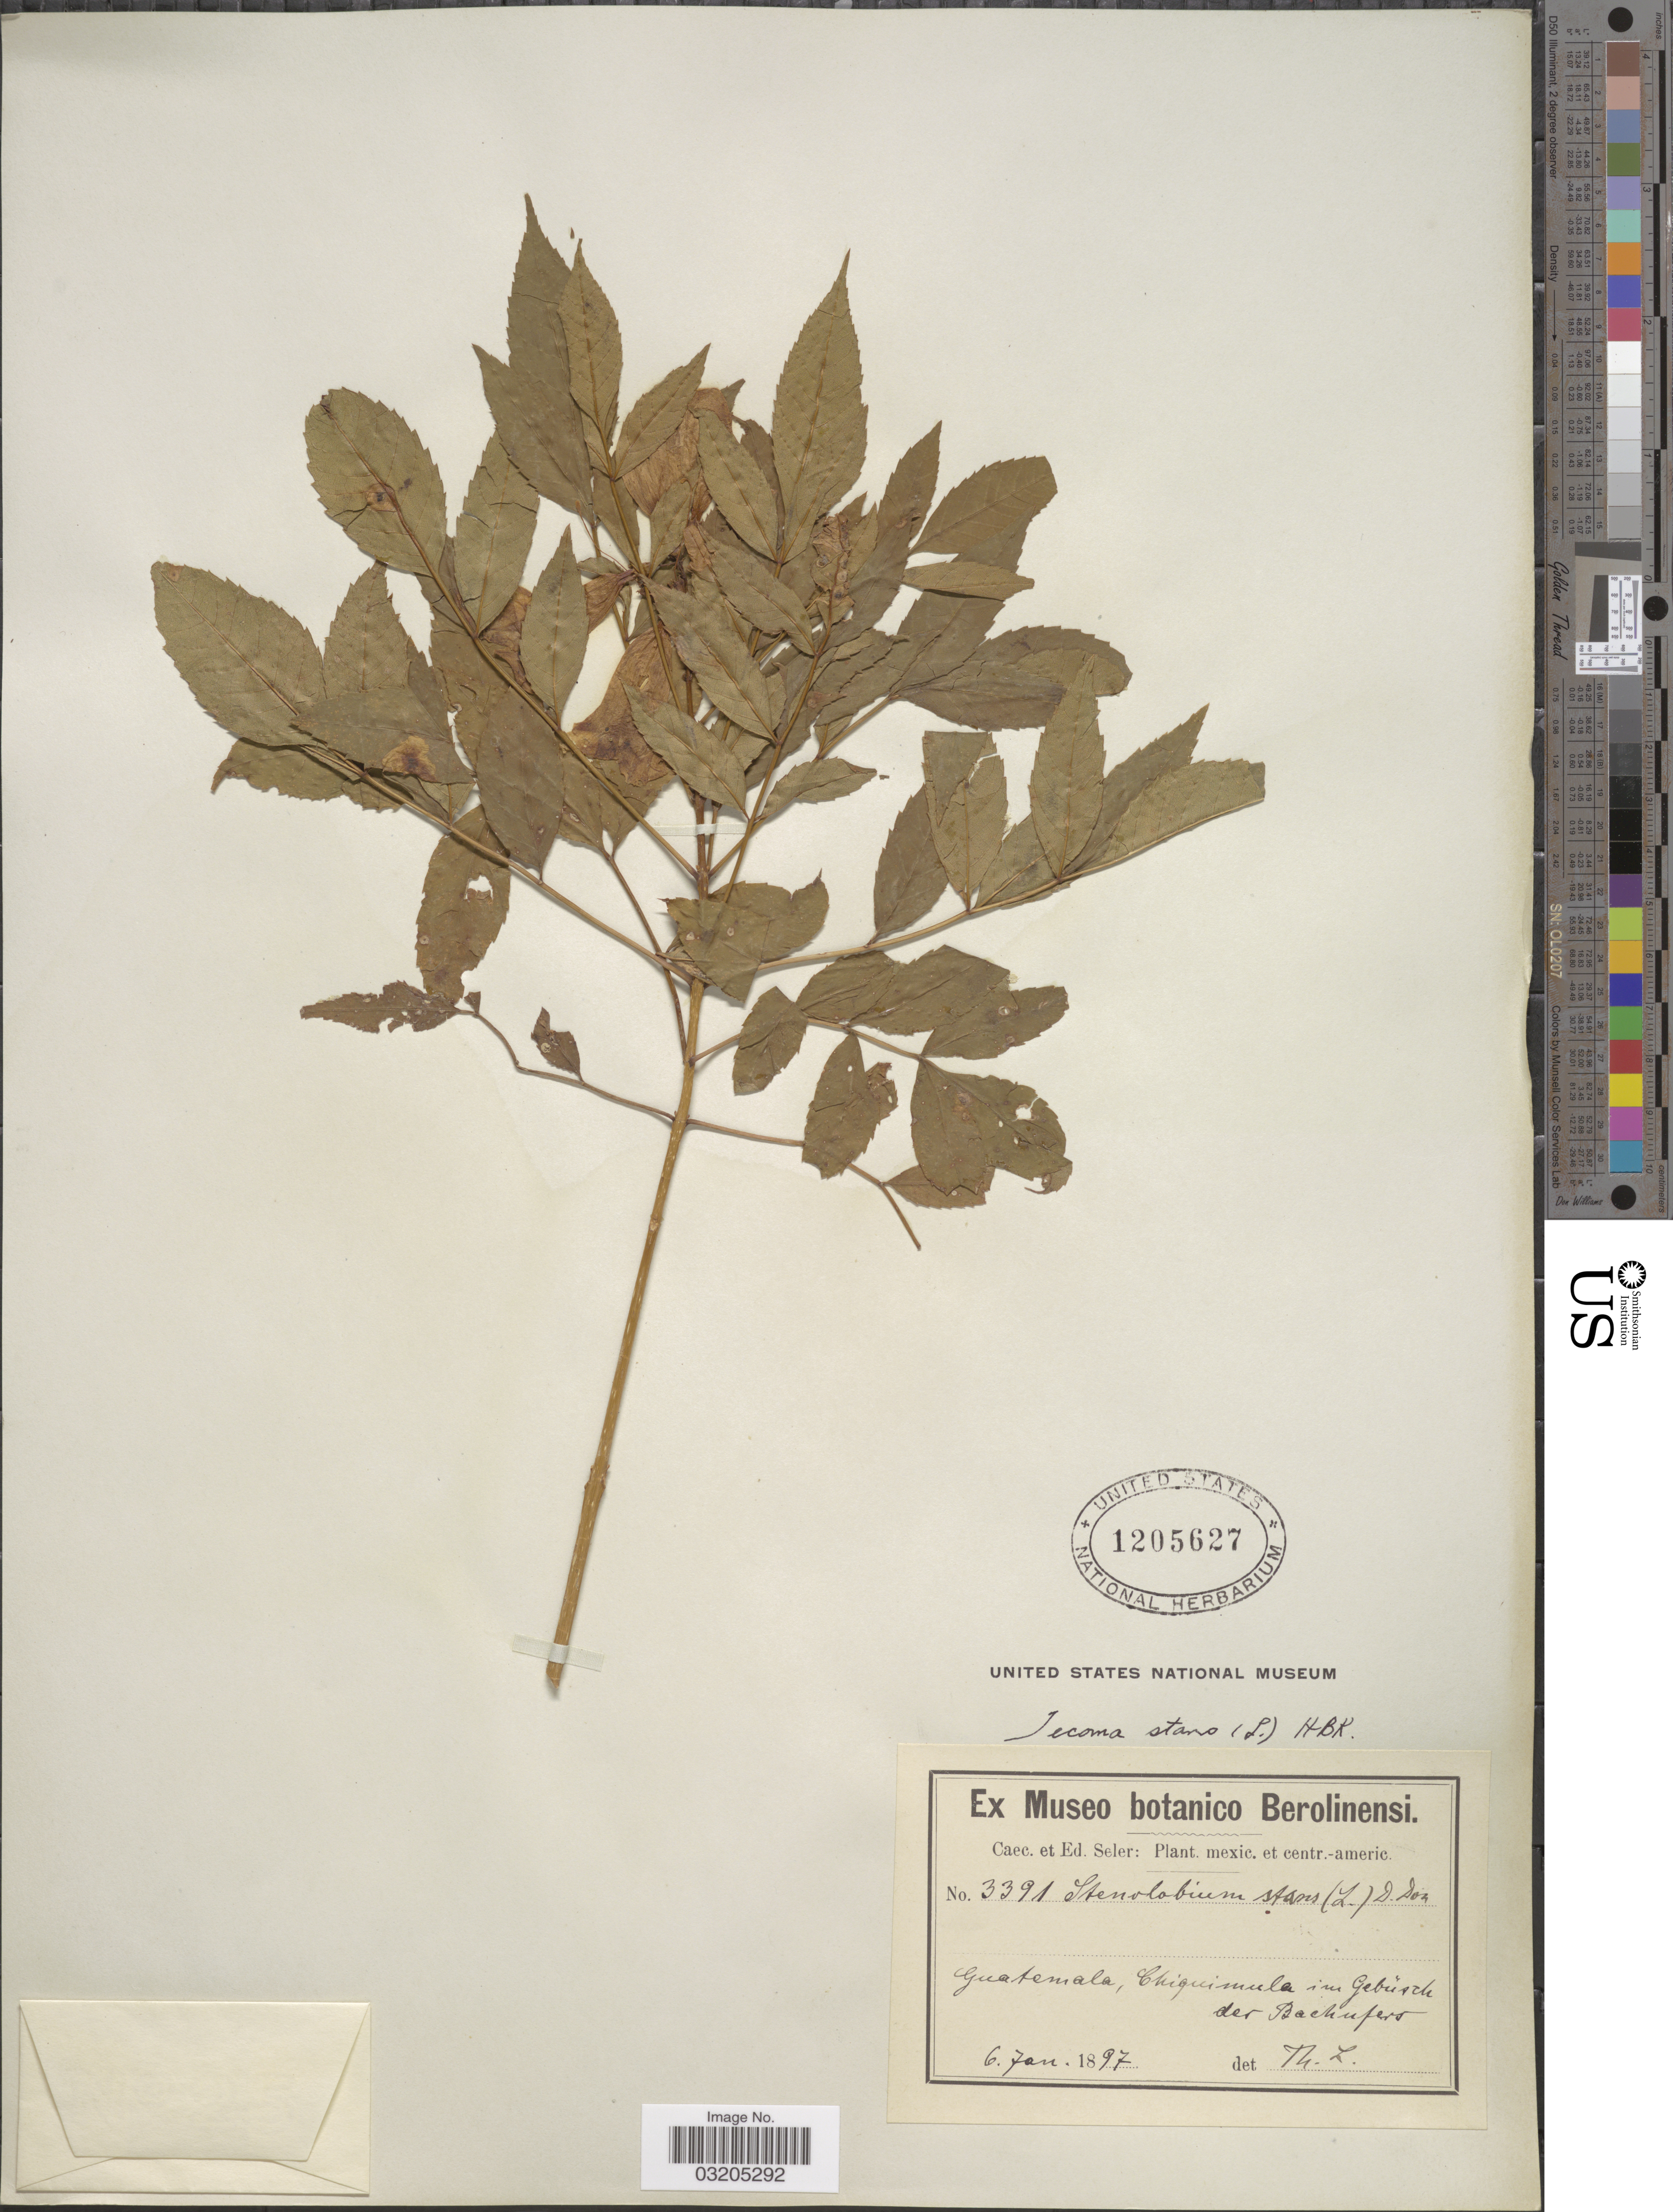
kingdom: Plantae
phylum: Tracheophyta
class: Magnoliopsida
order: Lamiales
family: Bignoniaceae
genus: Tecoma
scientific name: Tecoma stans var. stans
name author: (L.) Juss. ex Kunth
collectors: C. Seler & E. G. Seler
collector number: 3391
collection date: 1897-01-06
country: Guatemala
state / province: Chiquimula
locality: Chiquimula im Gebüsche der Bachufers.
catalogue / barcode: US 1205627